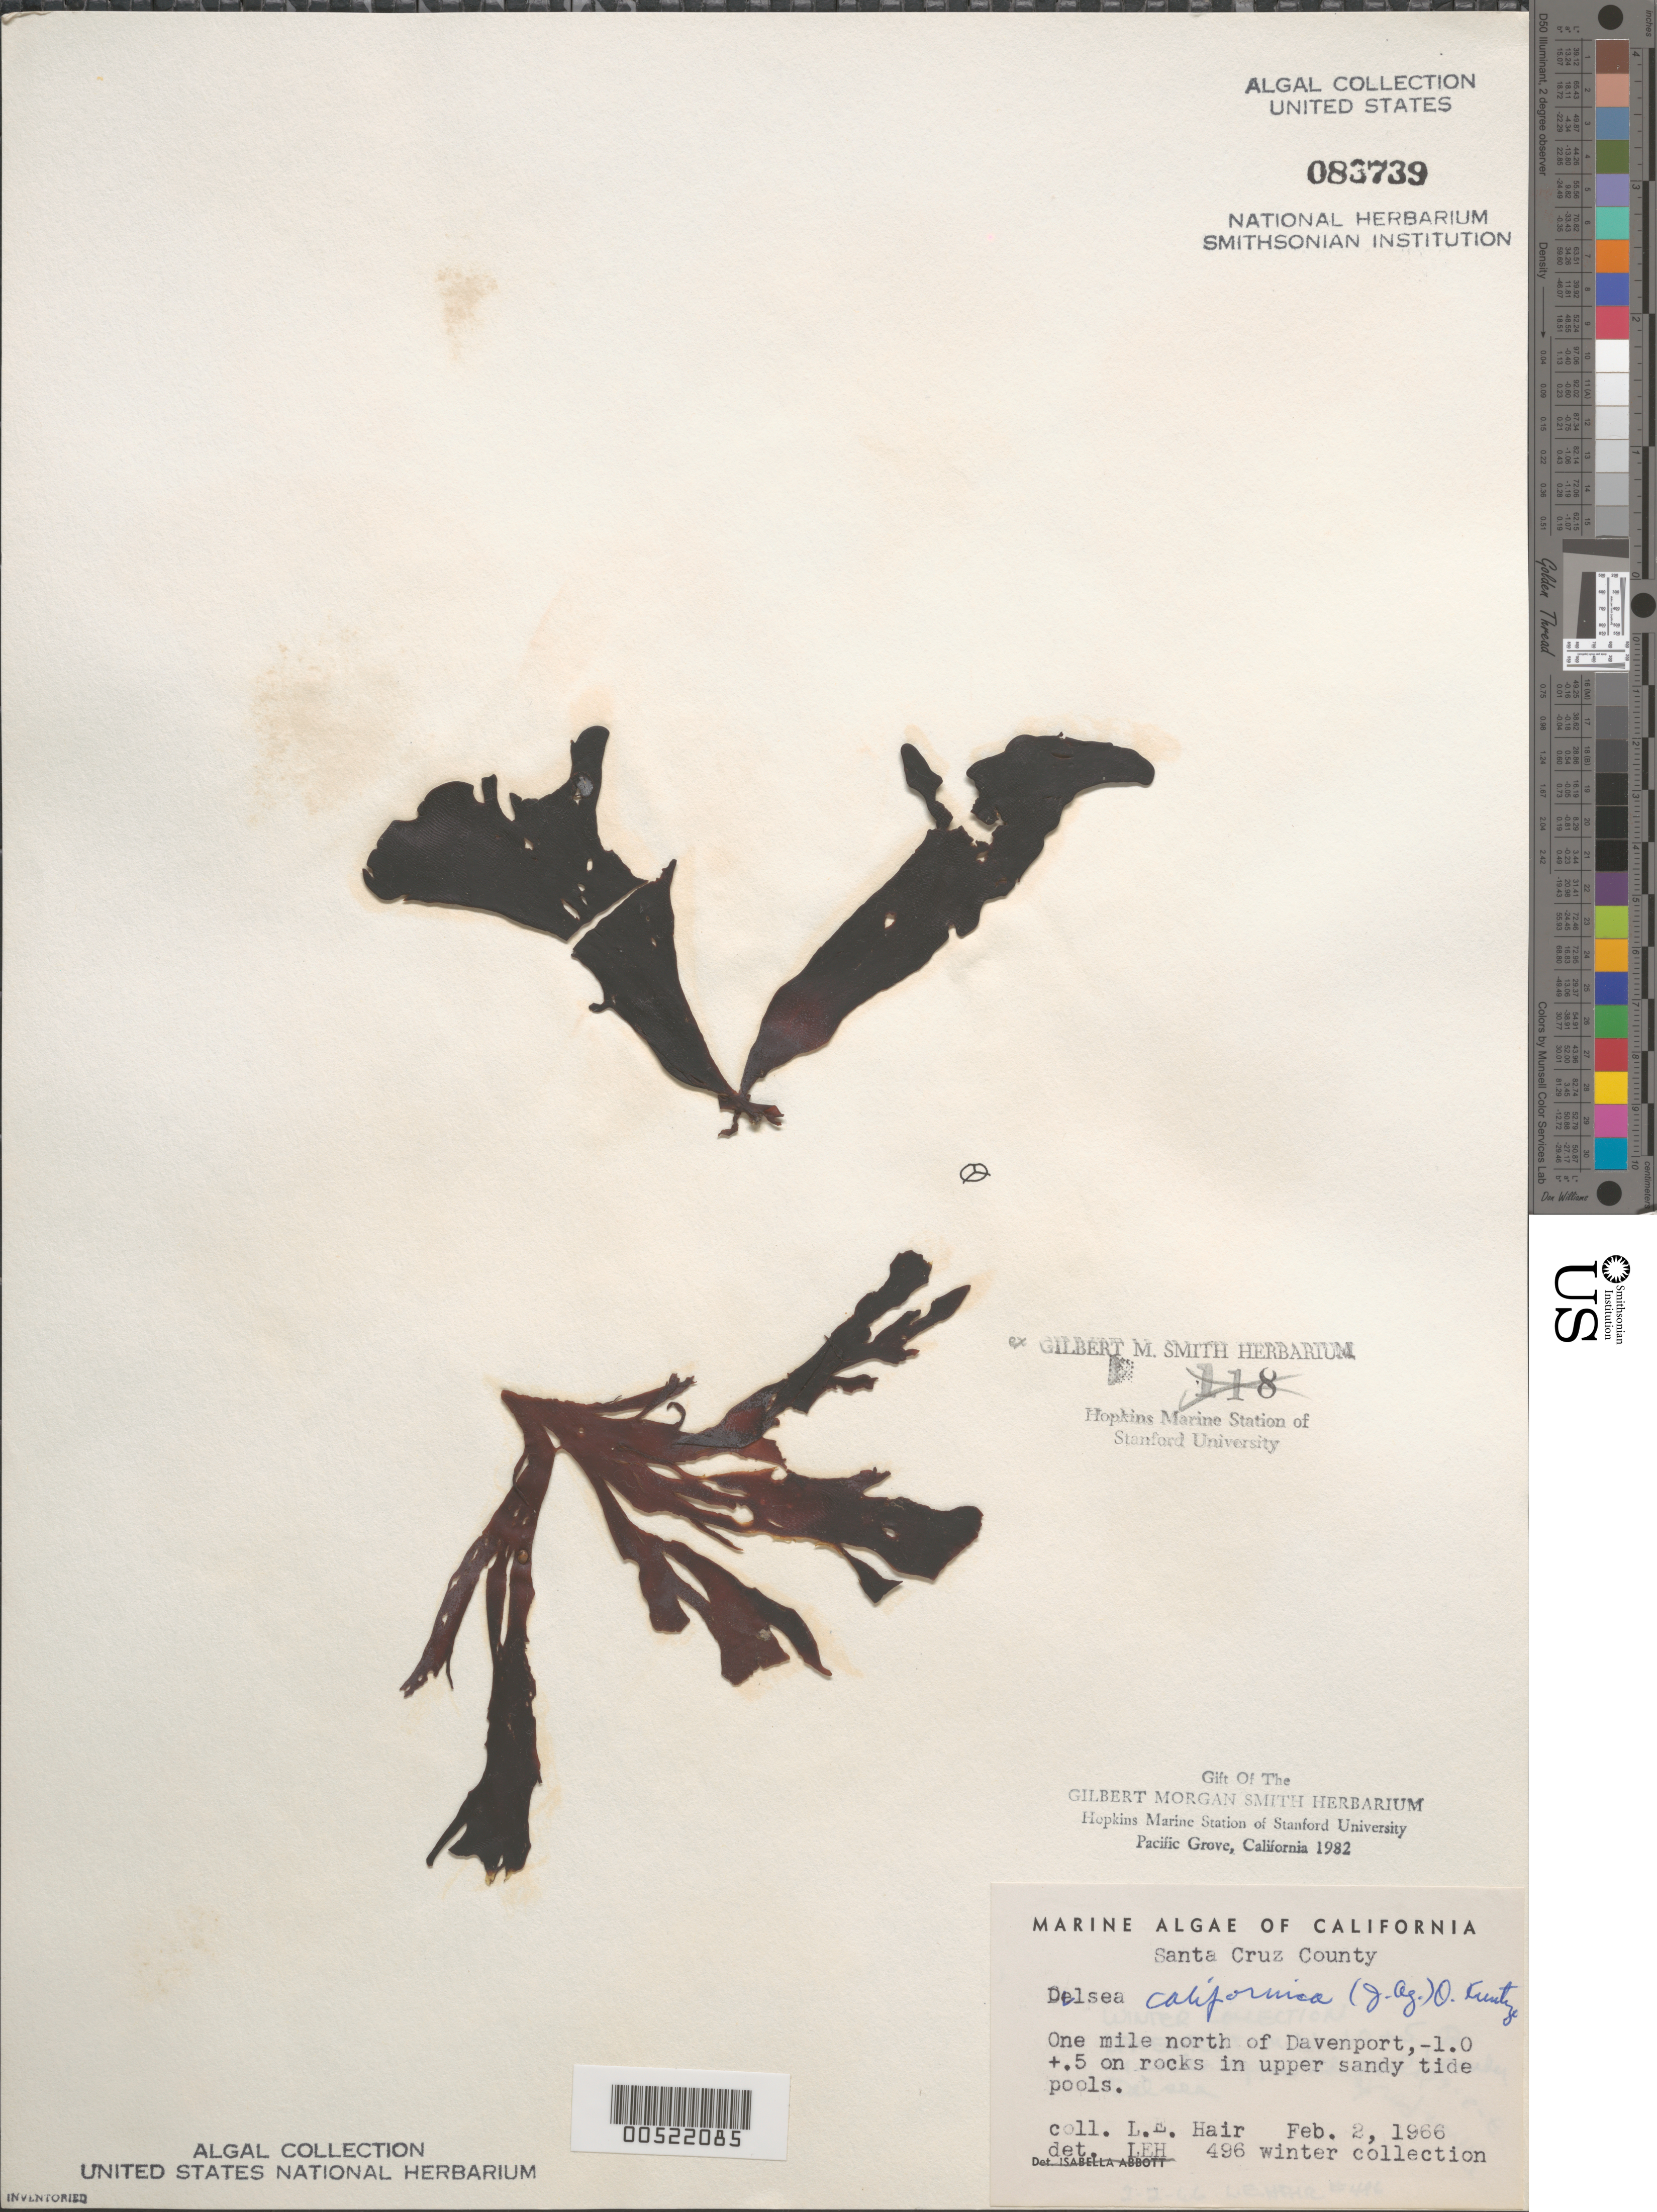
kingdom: Plantae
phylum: Rhodophyta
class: Florideophyceae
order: Gigartinales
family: Dumontiaceae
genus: Dilsea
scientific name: Dilsea californica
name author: (J. Agardh) Kuntze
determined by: Hair, L. E.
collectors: L. Hair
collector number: Leh 496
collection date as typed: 02 Feb 1966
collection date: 1966-02-02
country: United States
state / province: California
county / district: Santa Cruz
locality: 1 mile north of Davenport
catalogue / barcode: US 83739